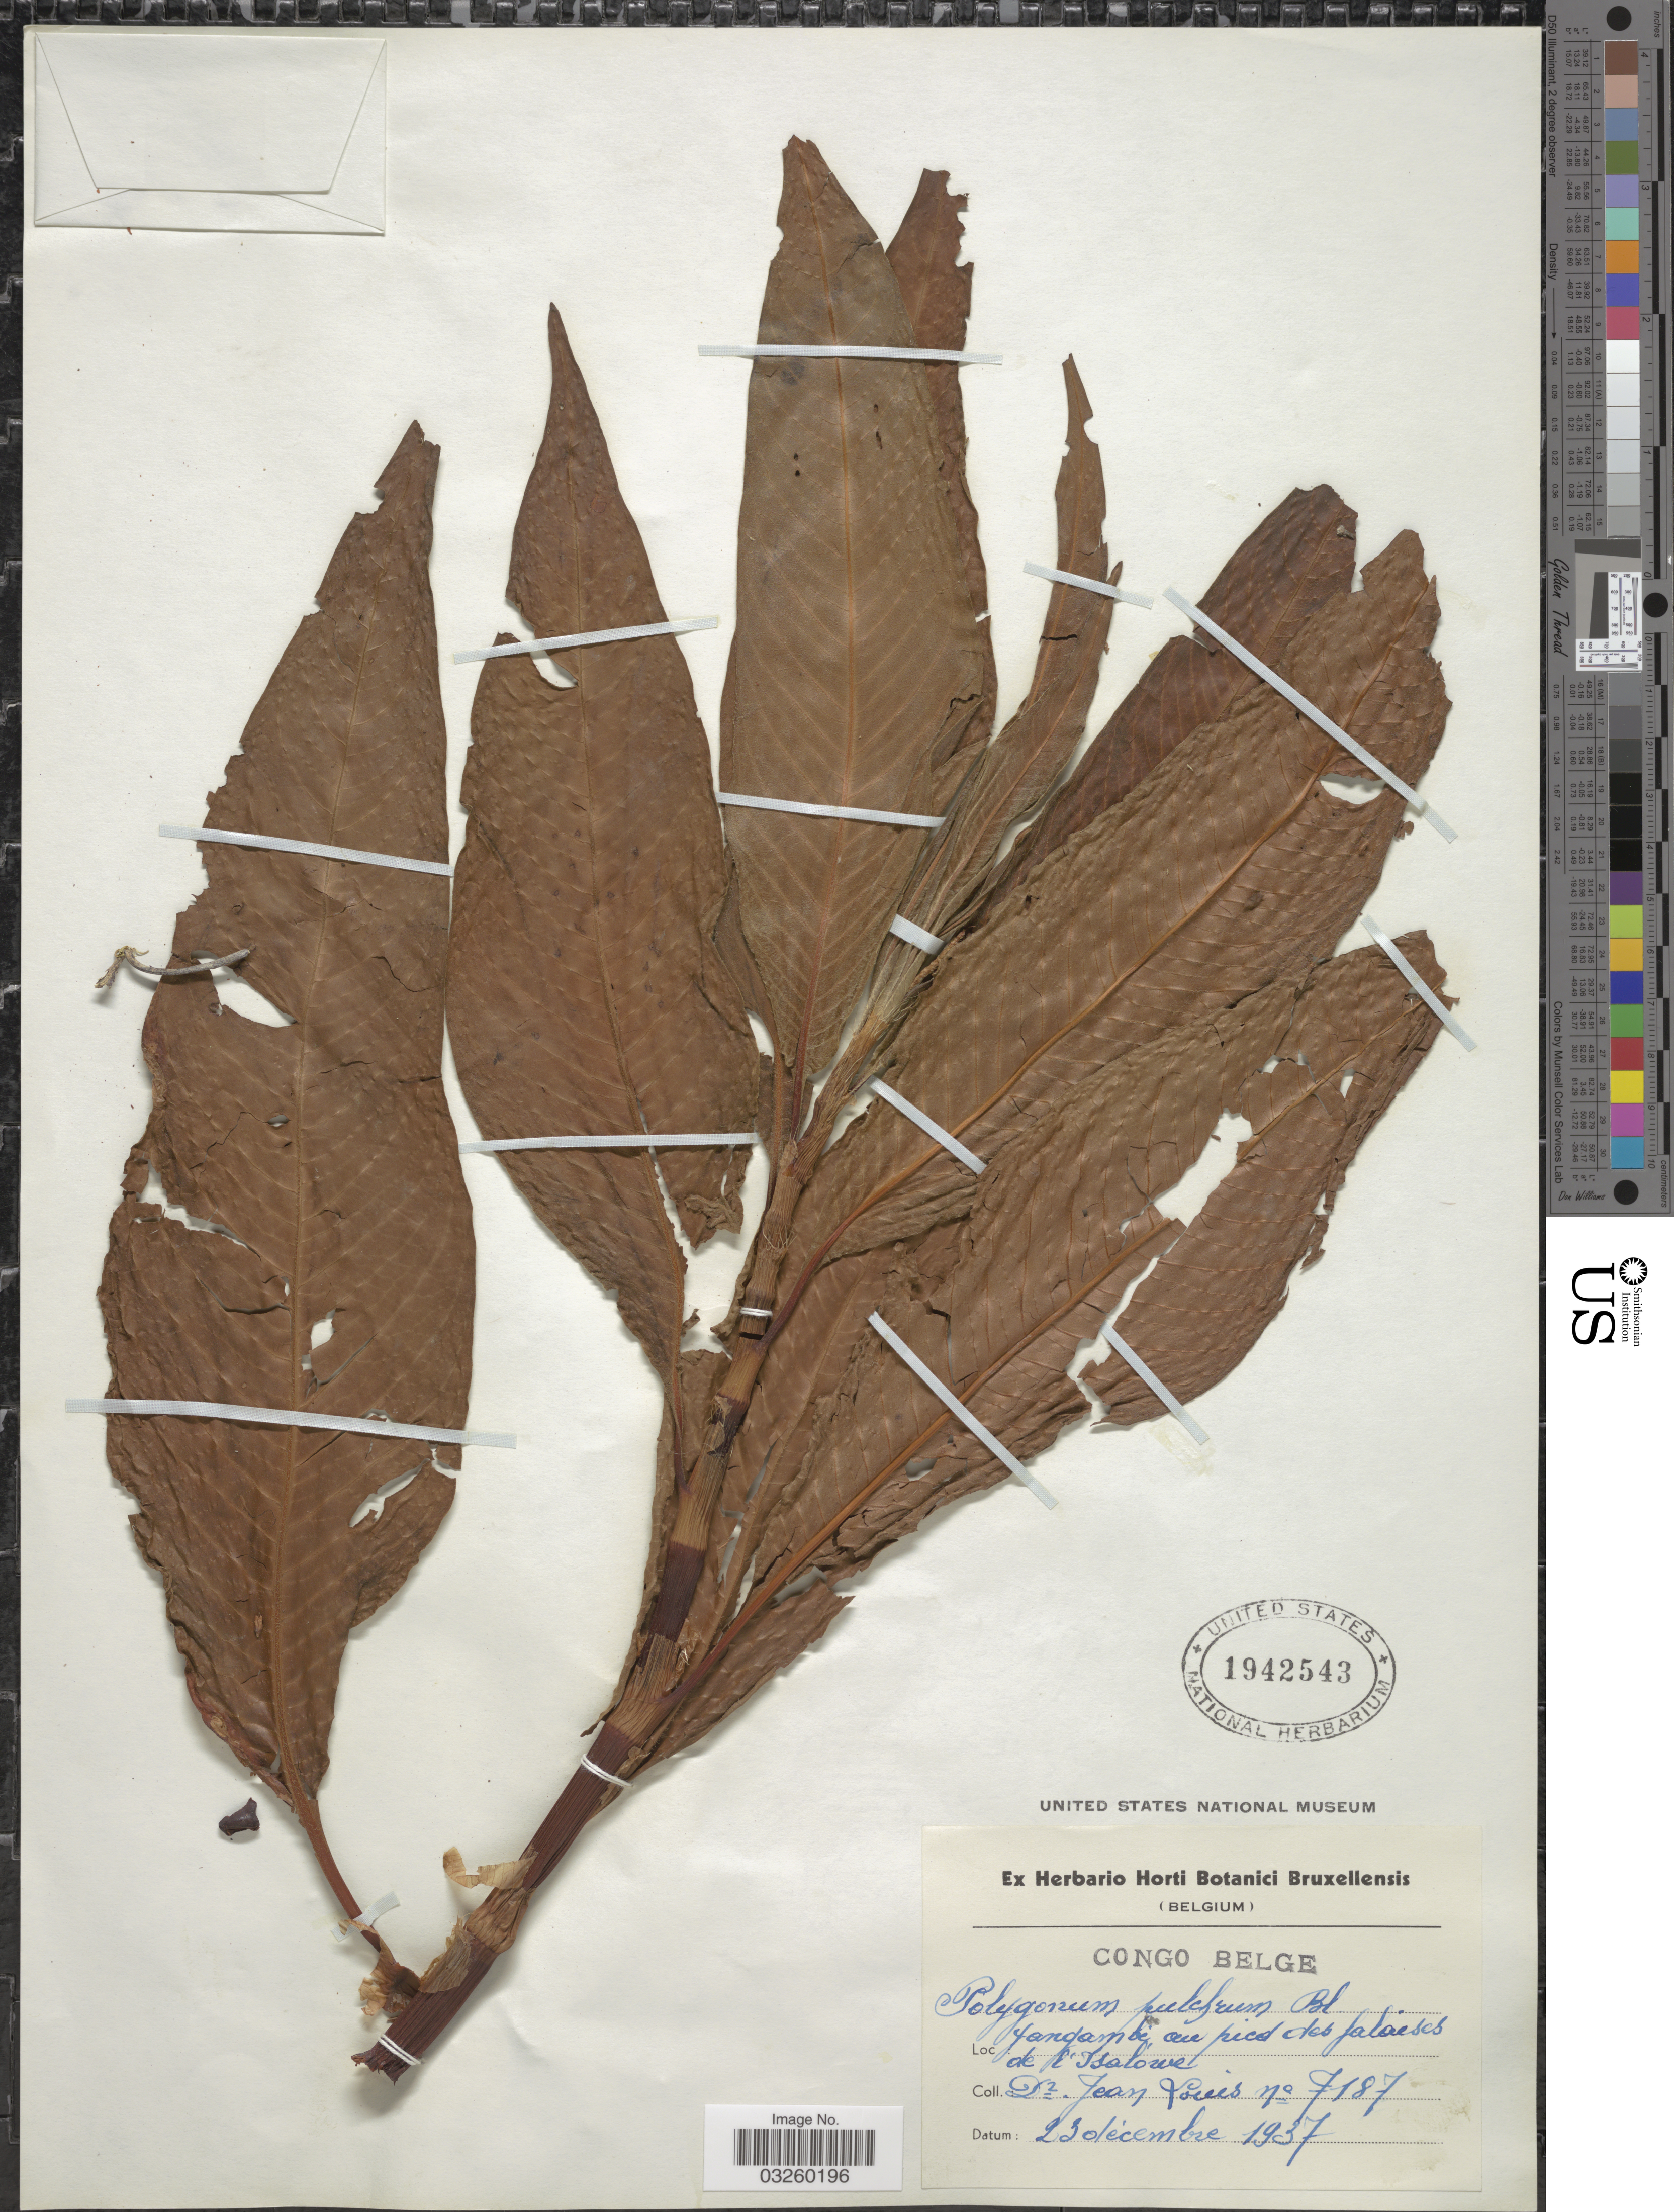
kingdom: Plantae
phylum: Tracheophyta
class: Magnoliopsida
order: Caryophyllales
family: Polygonaceae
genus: Polygonum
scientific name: Polygonum pulchrum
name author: Blume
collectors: J. Louis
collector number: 7187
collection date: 1937-12-23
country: Congo, Democratic Republic of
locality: Congo Belge. Yangambe, au pied des falaises de l'Isalowe.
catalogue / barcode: US 1942543